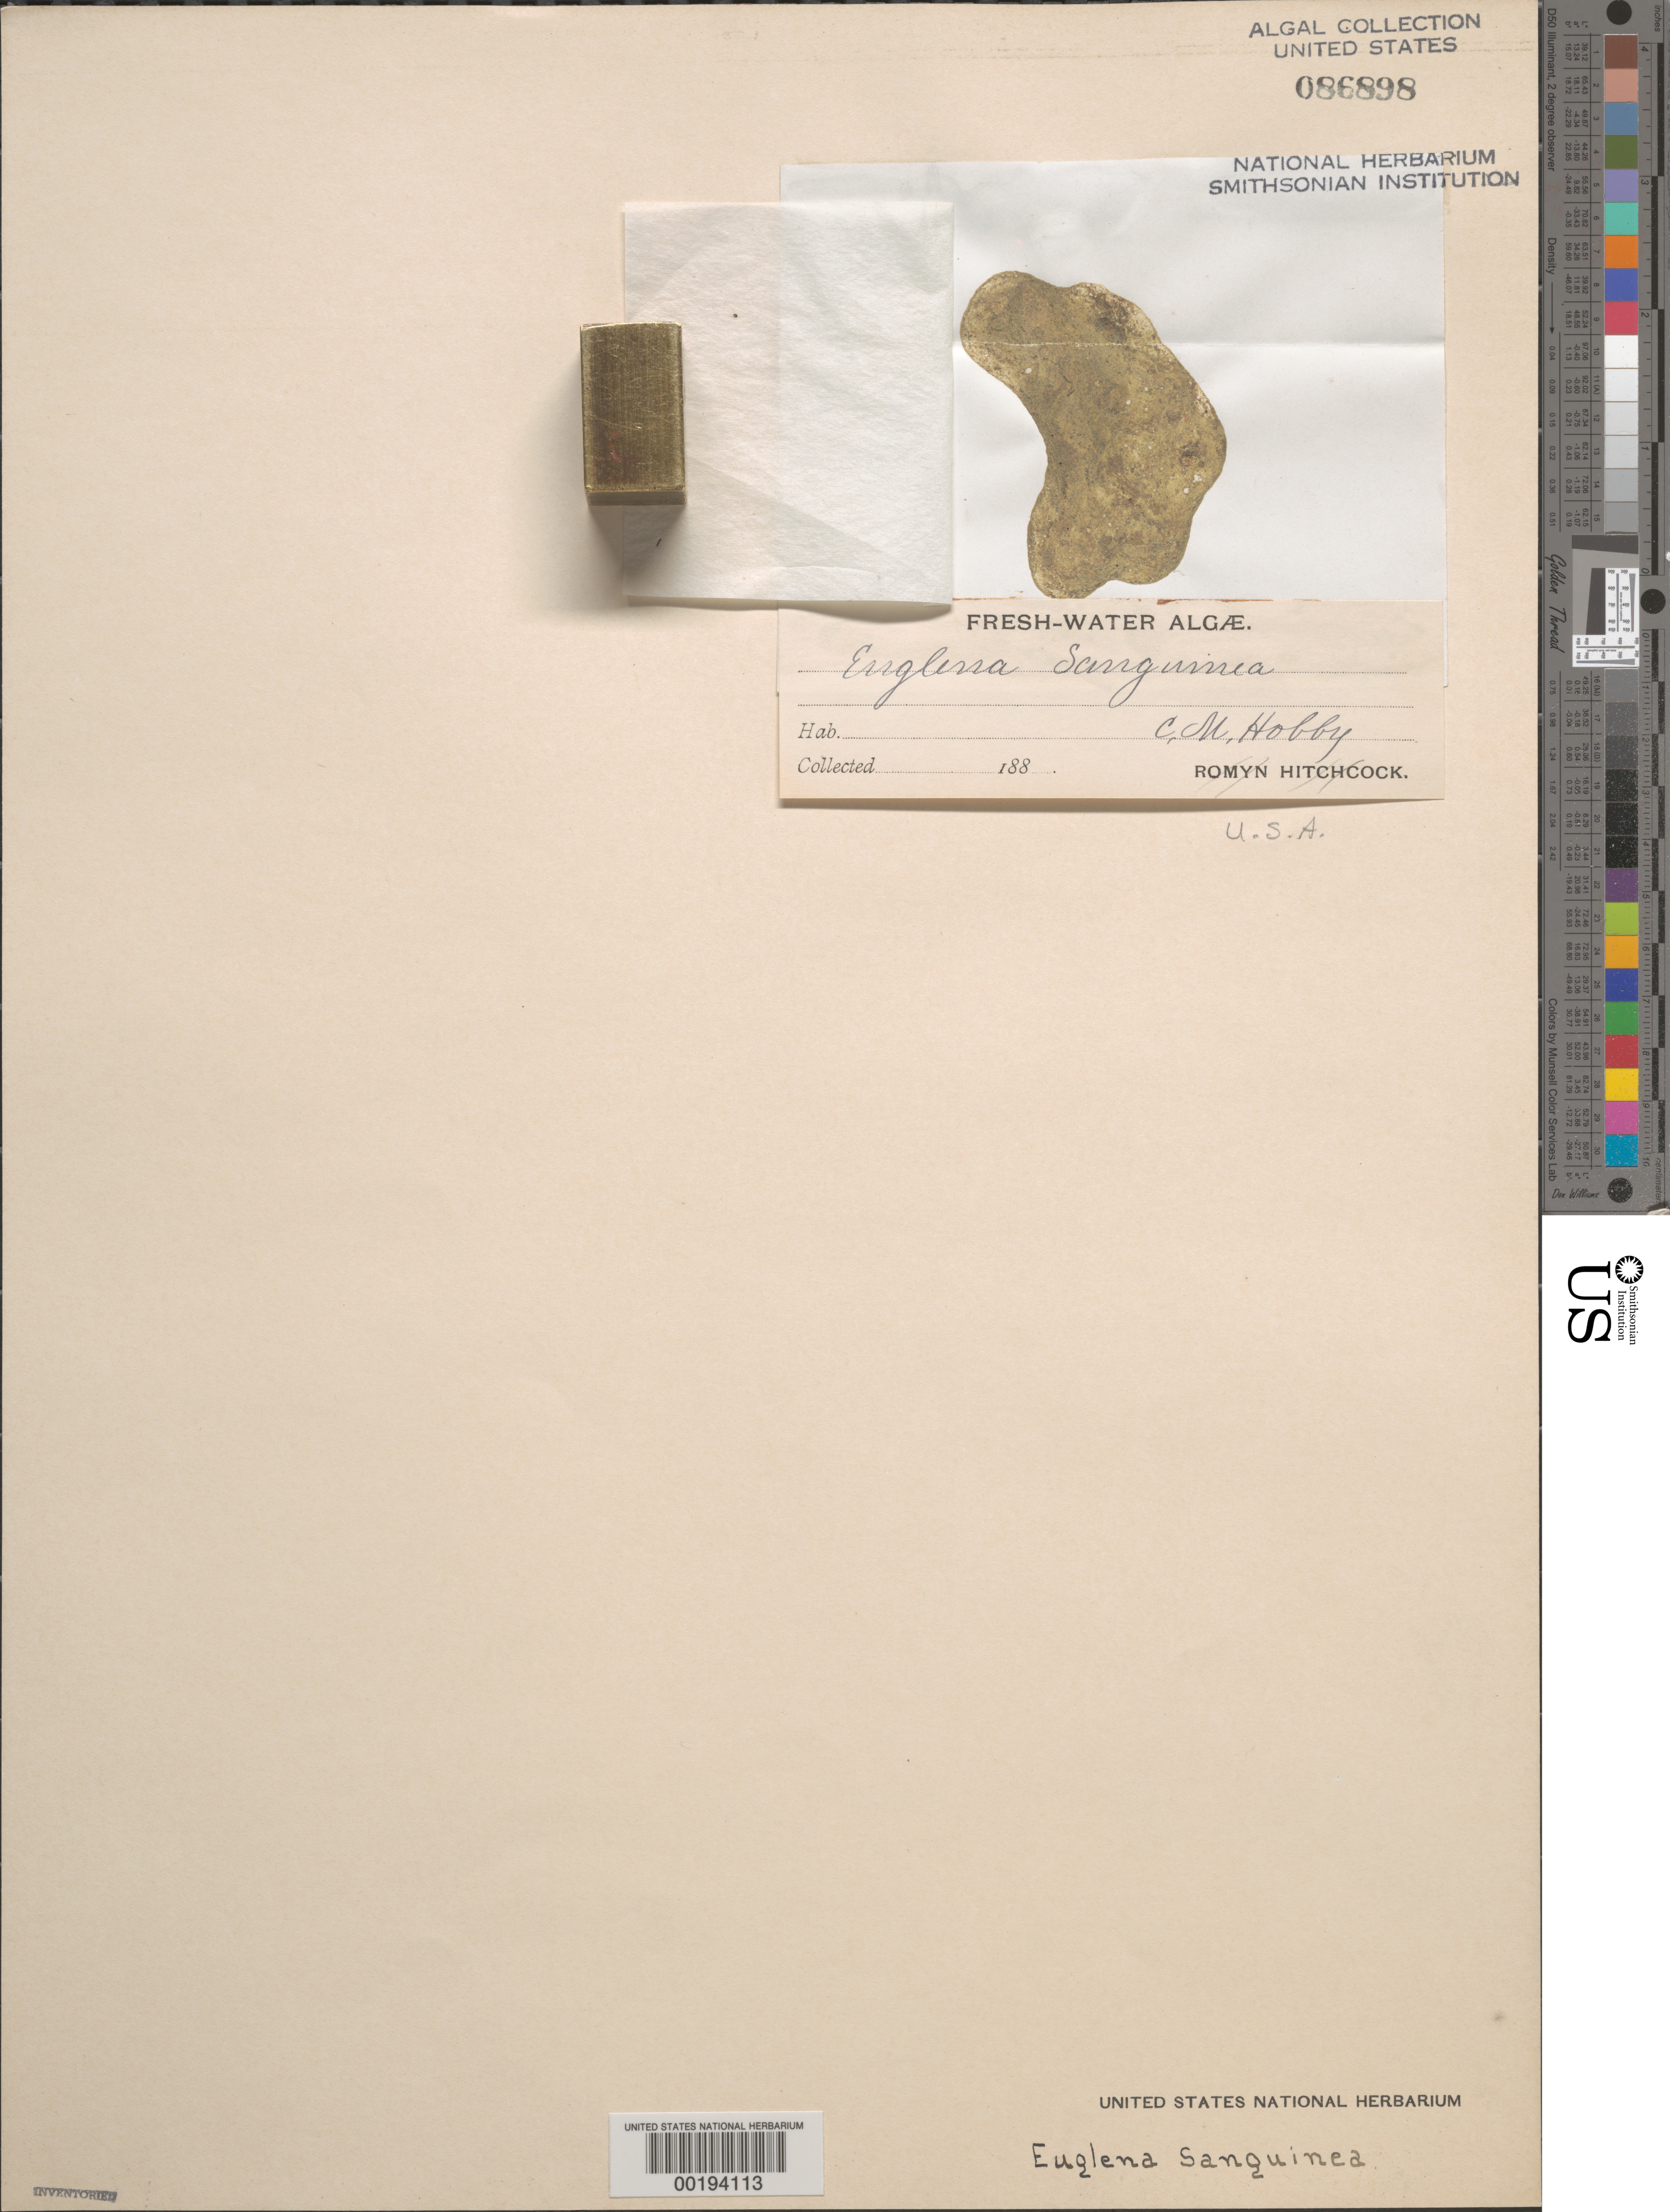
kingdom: Protozoa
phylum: Euglenozoa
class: Euglenoidea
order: Euglenida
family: Euglenaceae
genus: Euglena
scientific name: Euglena sanguinea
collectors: C. Hobby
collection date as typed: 188-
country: United States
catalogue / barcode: US 86898